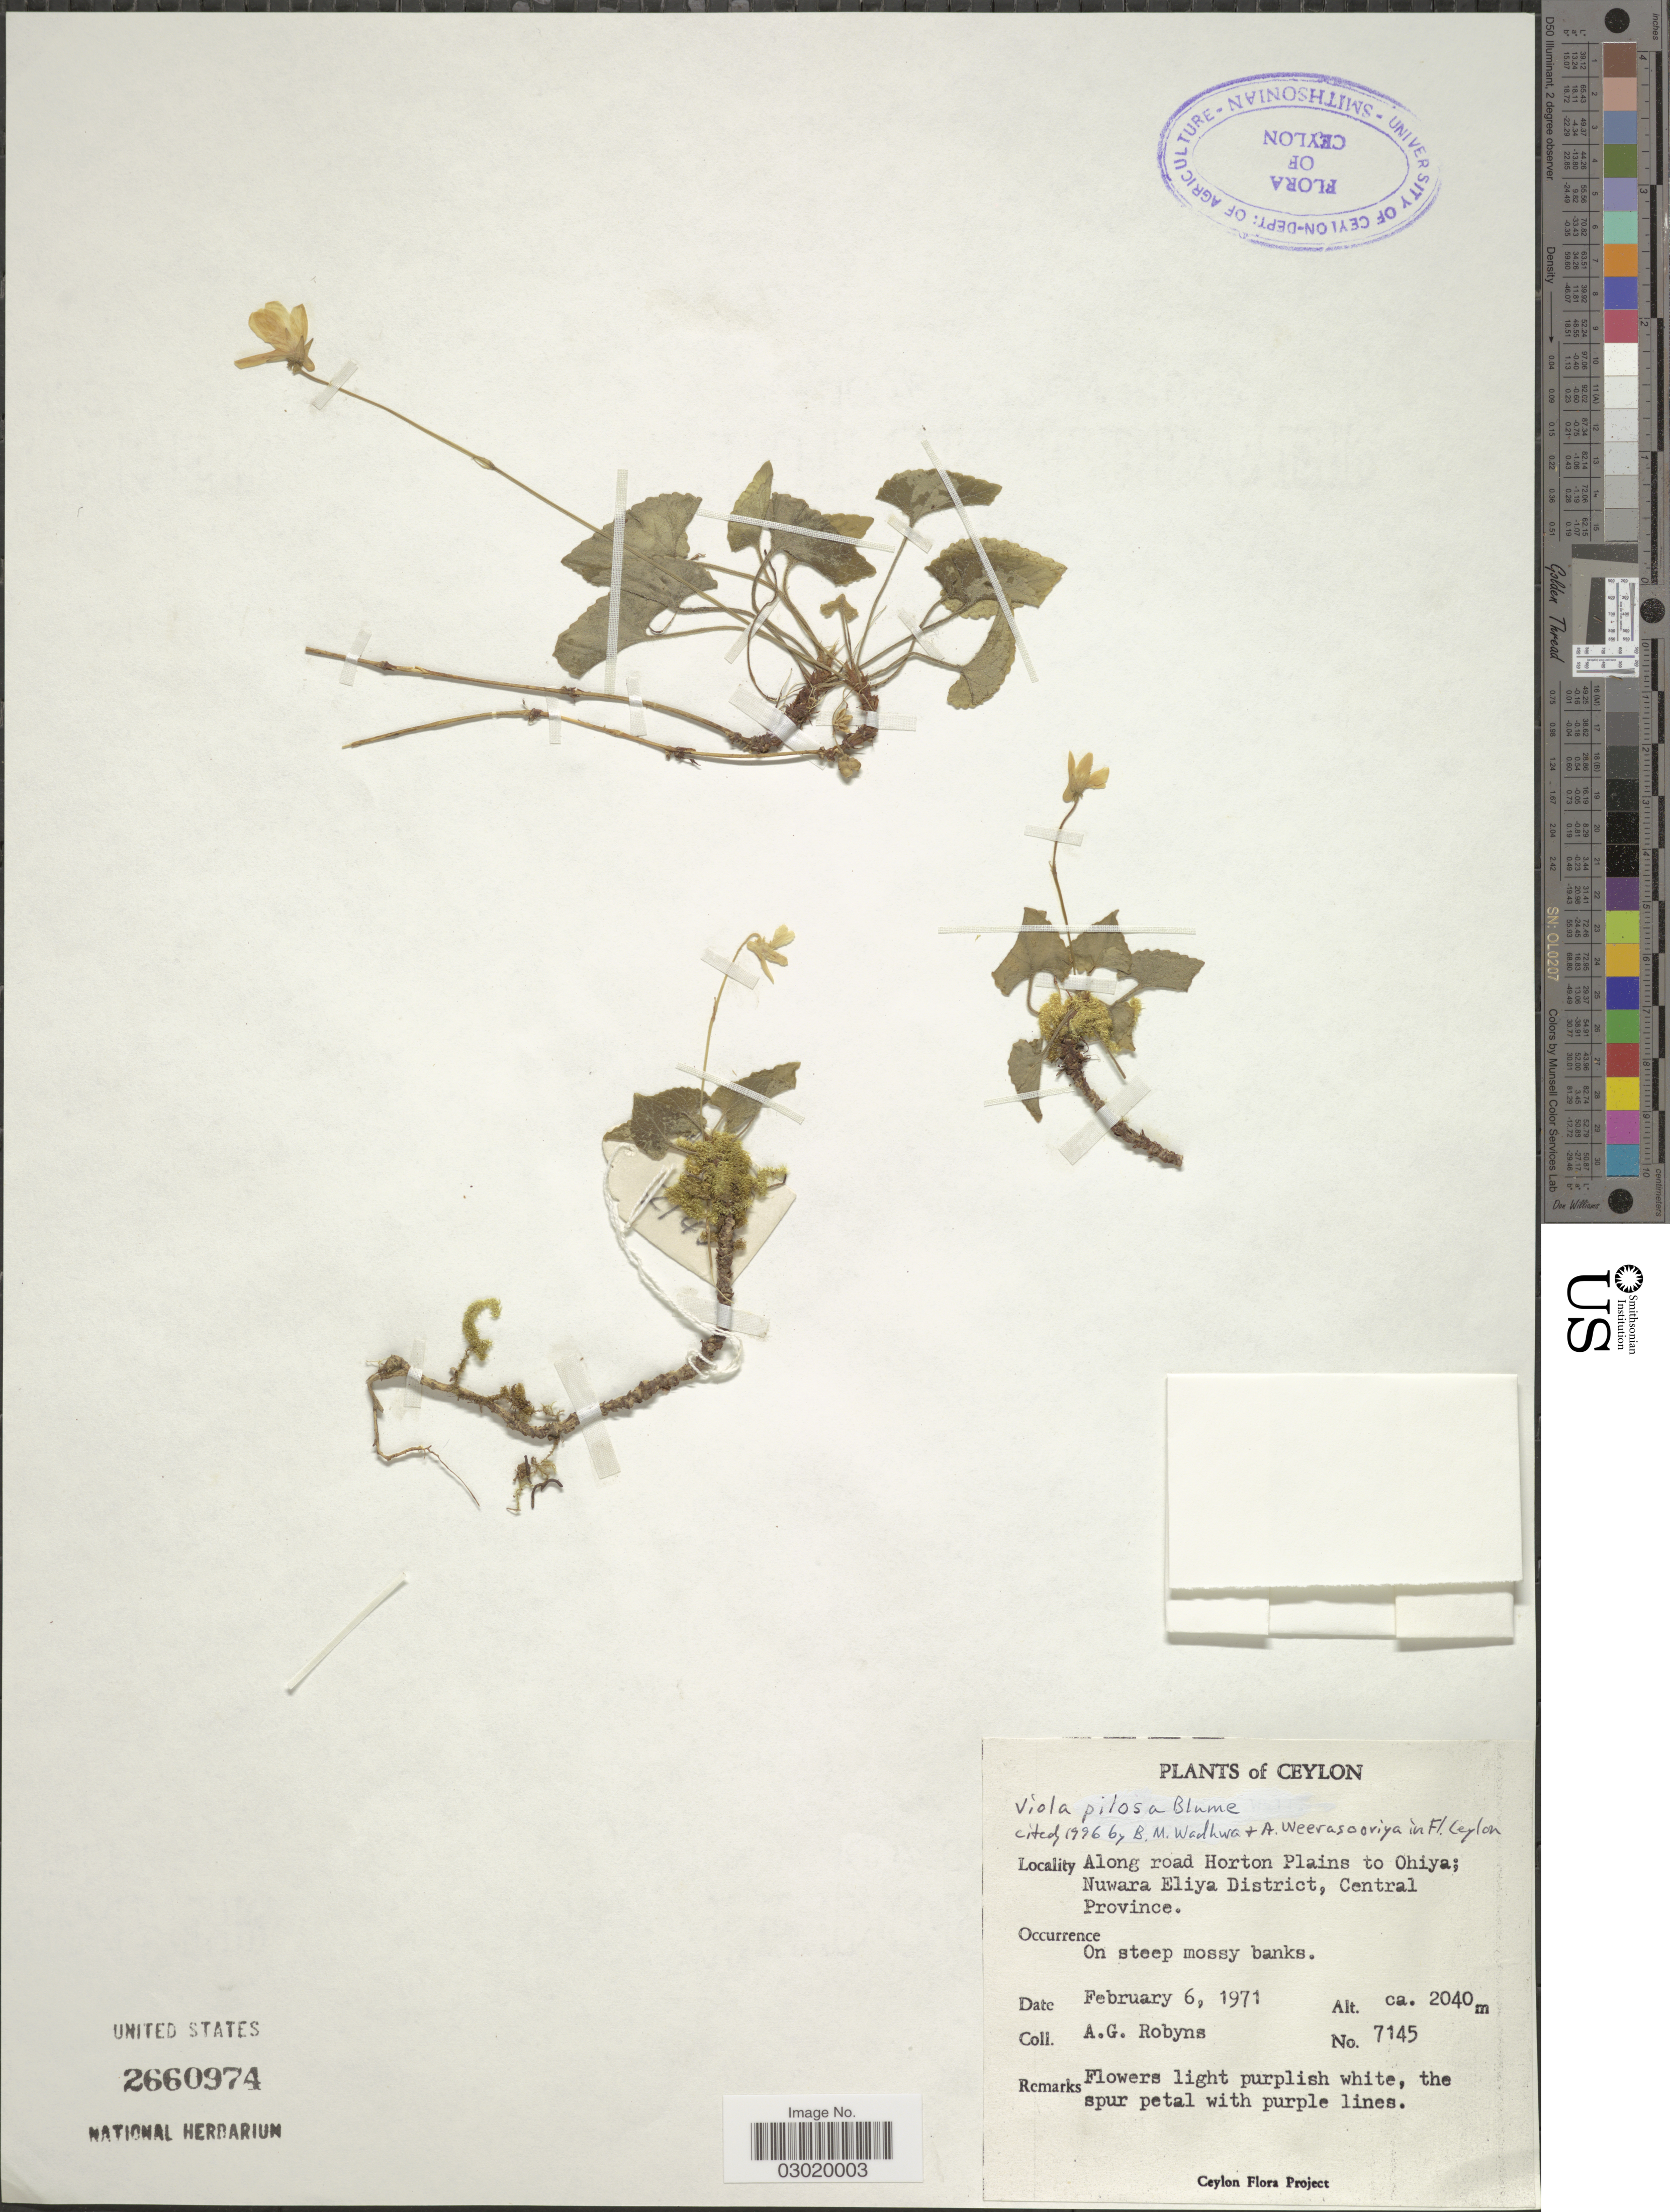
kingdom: Plantae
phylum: Tracheophyta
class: Magnoliopsida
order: Malpighiales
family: Violaceae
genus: Viola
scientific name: Viola pilosa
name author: Blume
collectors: A. Robyns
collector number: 7145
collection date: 1971-02-06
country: Sri Lanka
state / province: Central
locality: Ceylon. Along road Horton Plains to Ohiya; Nuwara Eliya District, Central Province.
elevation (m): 2040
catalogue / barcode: US 2660974